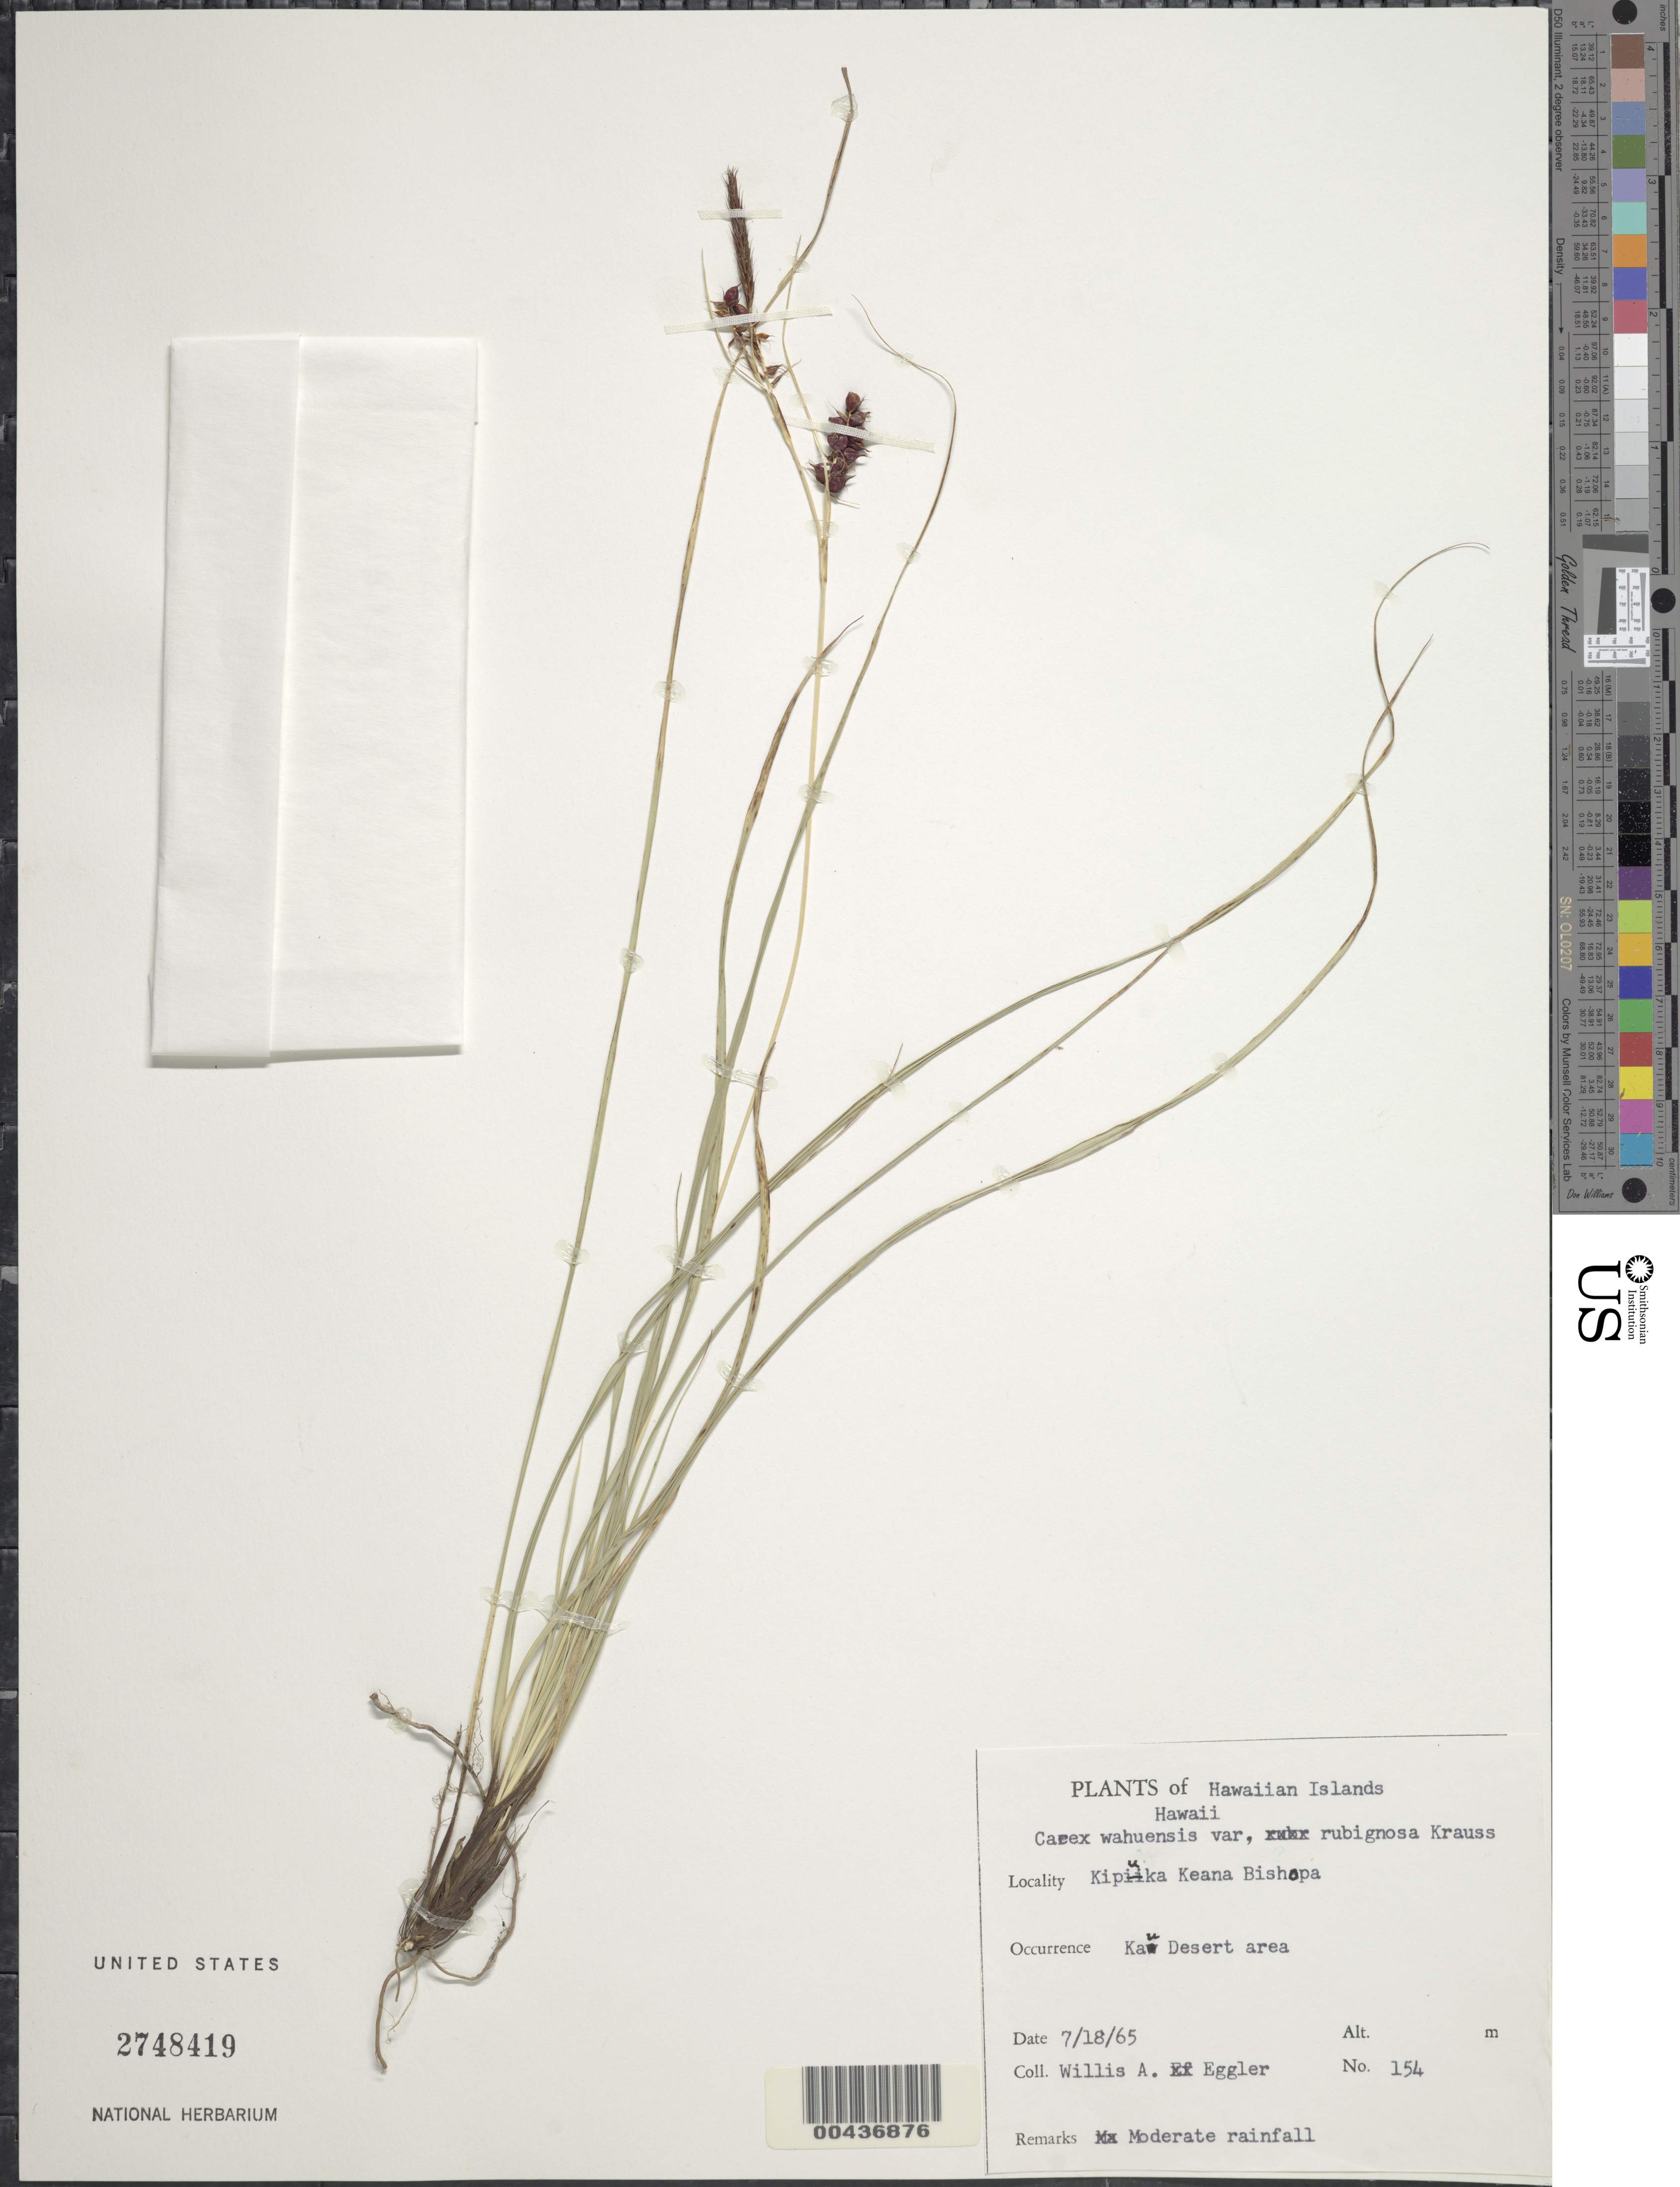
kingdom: Plantae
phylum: Tracheophyta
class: Liliopsida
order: Poales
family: Cyperaceae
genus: Carex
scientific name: Carex wahuensis subsp. rubiginosa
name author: (R.W. Krauss) T. Koyama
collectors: W. A. Eggler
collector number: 154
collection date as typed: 18 Jul 1965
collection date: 1965-07-18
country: United States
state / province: Hawaii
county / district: Hawaii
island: Hawaii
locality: Kipuka Keana Bishopa, Kau Desert area, Hawaii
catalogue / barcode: US 2748419